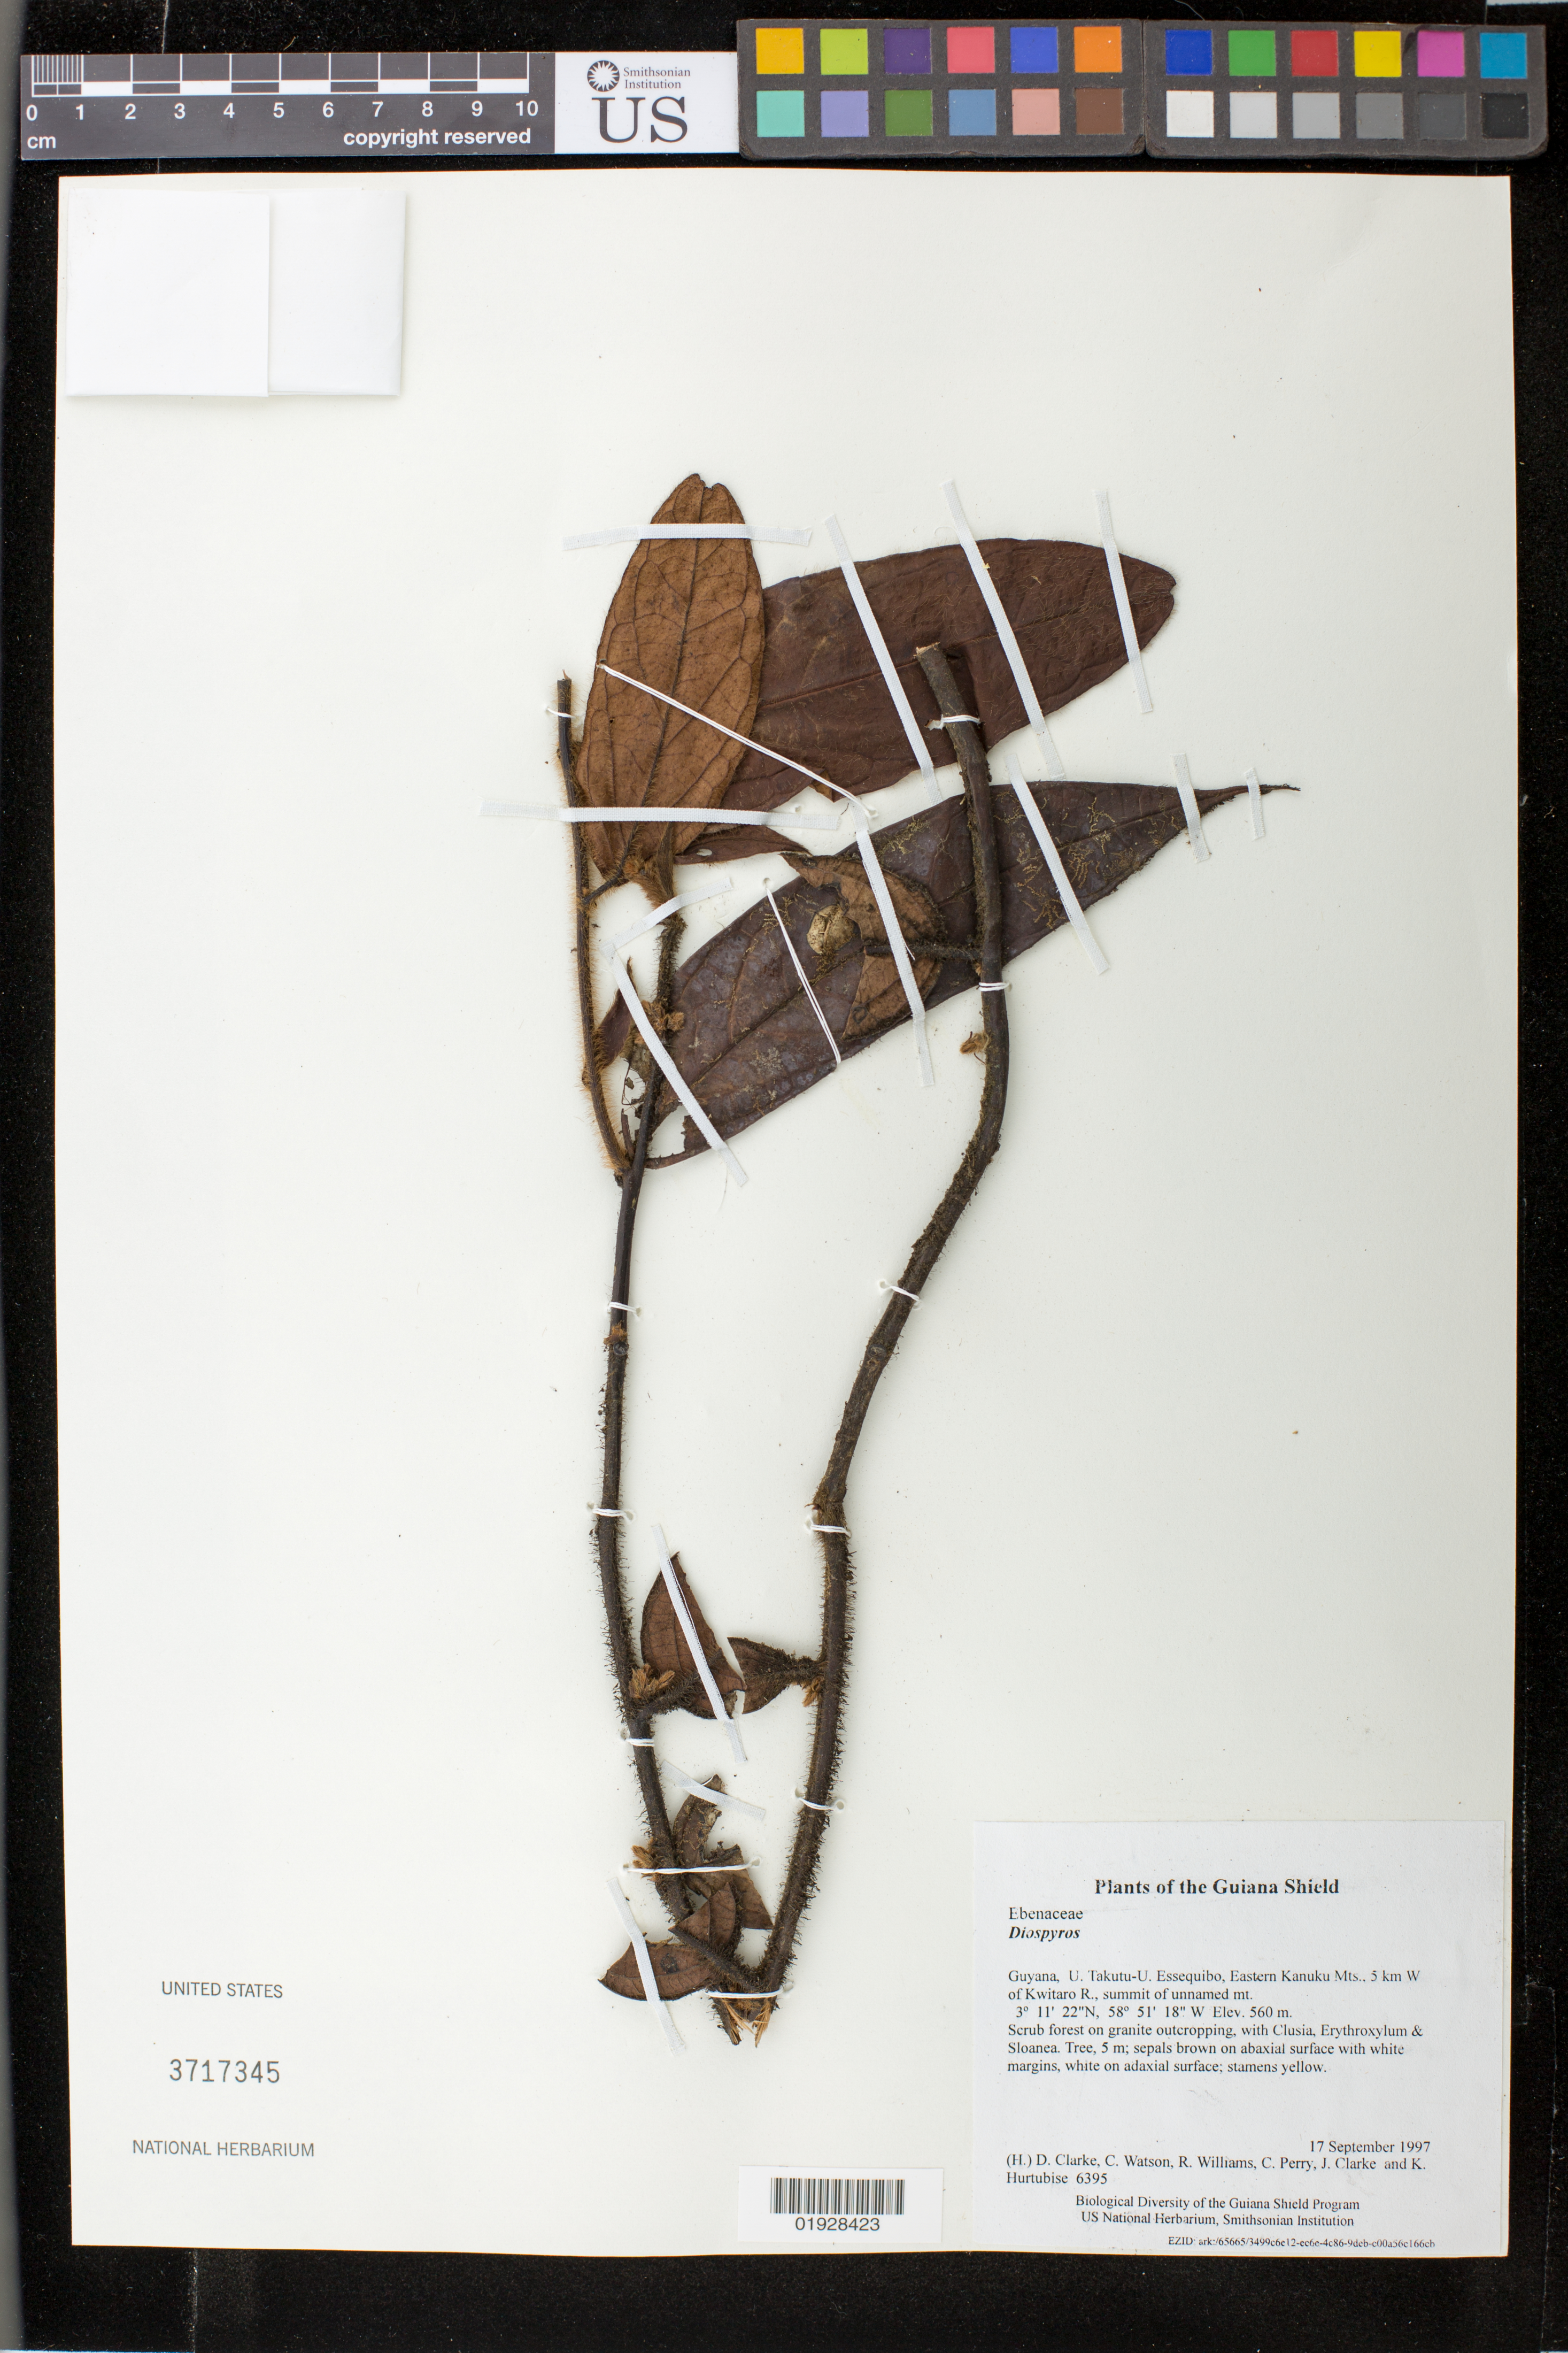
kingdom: Plantae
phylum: Tracheophyta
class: Magnoliopsida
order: Ericales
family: Ebenaceae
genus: Diospyros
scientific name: Diospyros sp.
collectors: H. D. Clarke, C. Watson, R. Williams, C. Perry, J. Clarke & K. Hurtubise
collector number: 6395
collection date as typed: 17 September 1997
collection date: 1997-09-17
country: Guyana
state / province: U. Takutu-U. Essequibo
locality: Eastern Kanuku Mts., 5 km W of Kwitaro R., summit of unnamed mt.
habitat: Scrub forest on granite outcropping, with Clusia, Erythroxylum & Sloanea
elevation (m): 560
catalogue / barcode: US 3717345